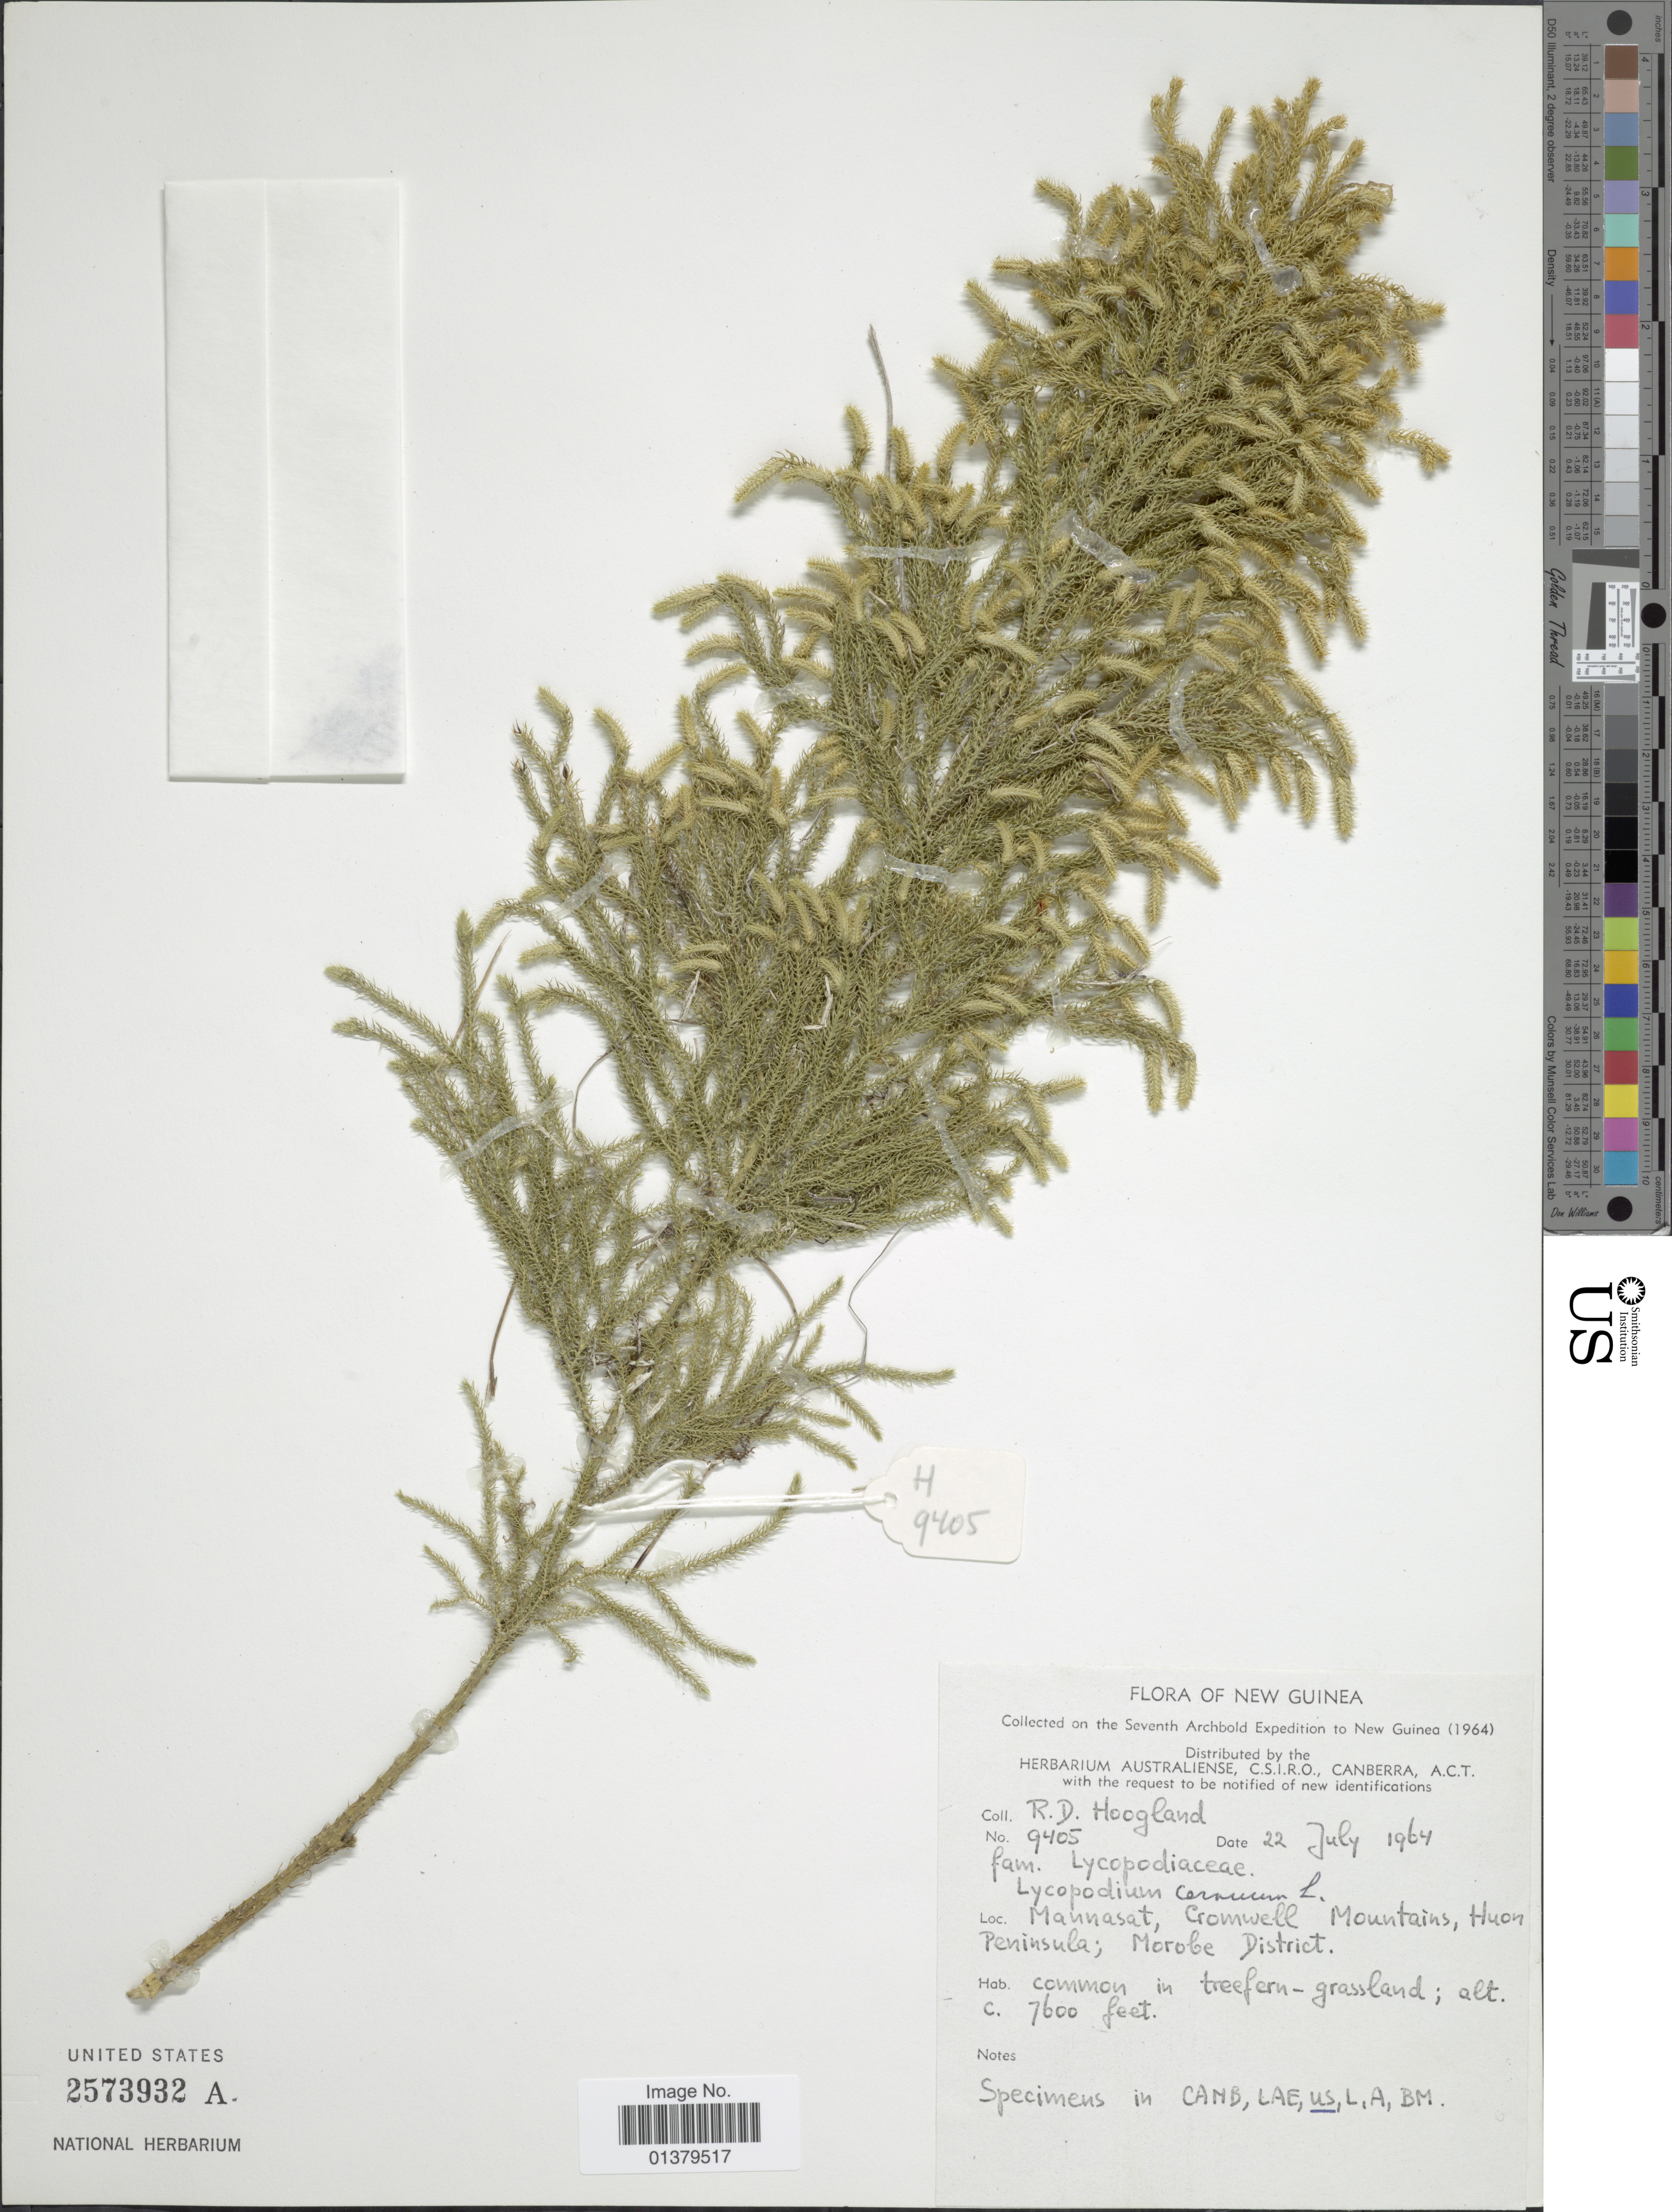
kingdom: Plantae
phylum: Tracheophyta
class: Lycopodiopsida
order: Lycopodiales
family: Lycopodiaceae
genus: Palhinhaea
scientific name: Palhinhaea cernua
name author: (L.) Vasc. & Franco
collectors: R. D. Hoogland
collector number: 9405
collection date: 1964-07-22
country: Papua New Guinea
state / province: Morobe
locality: New Guinea, Mannasat, Cromwell Mountains, Huon Peninsula; Morobe District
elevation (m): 2316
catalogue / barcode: US 2573932A